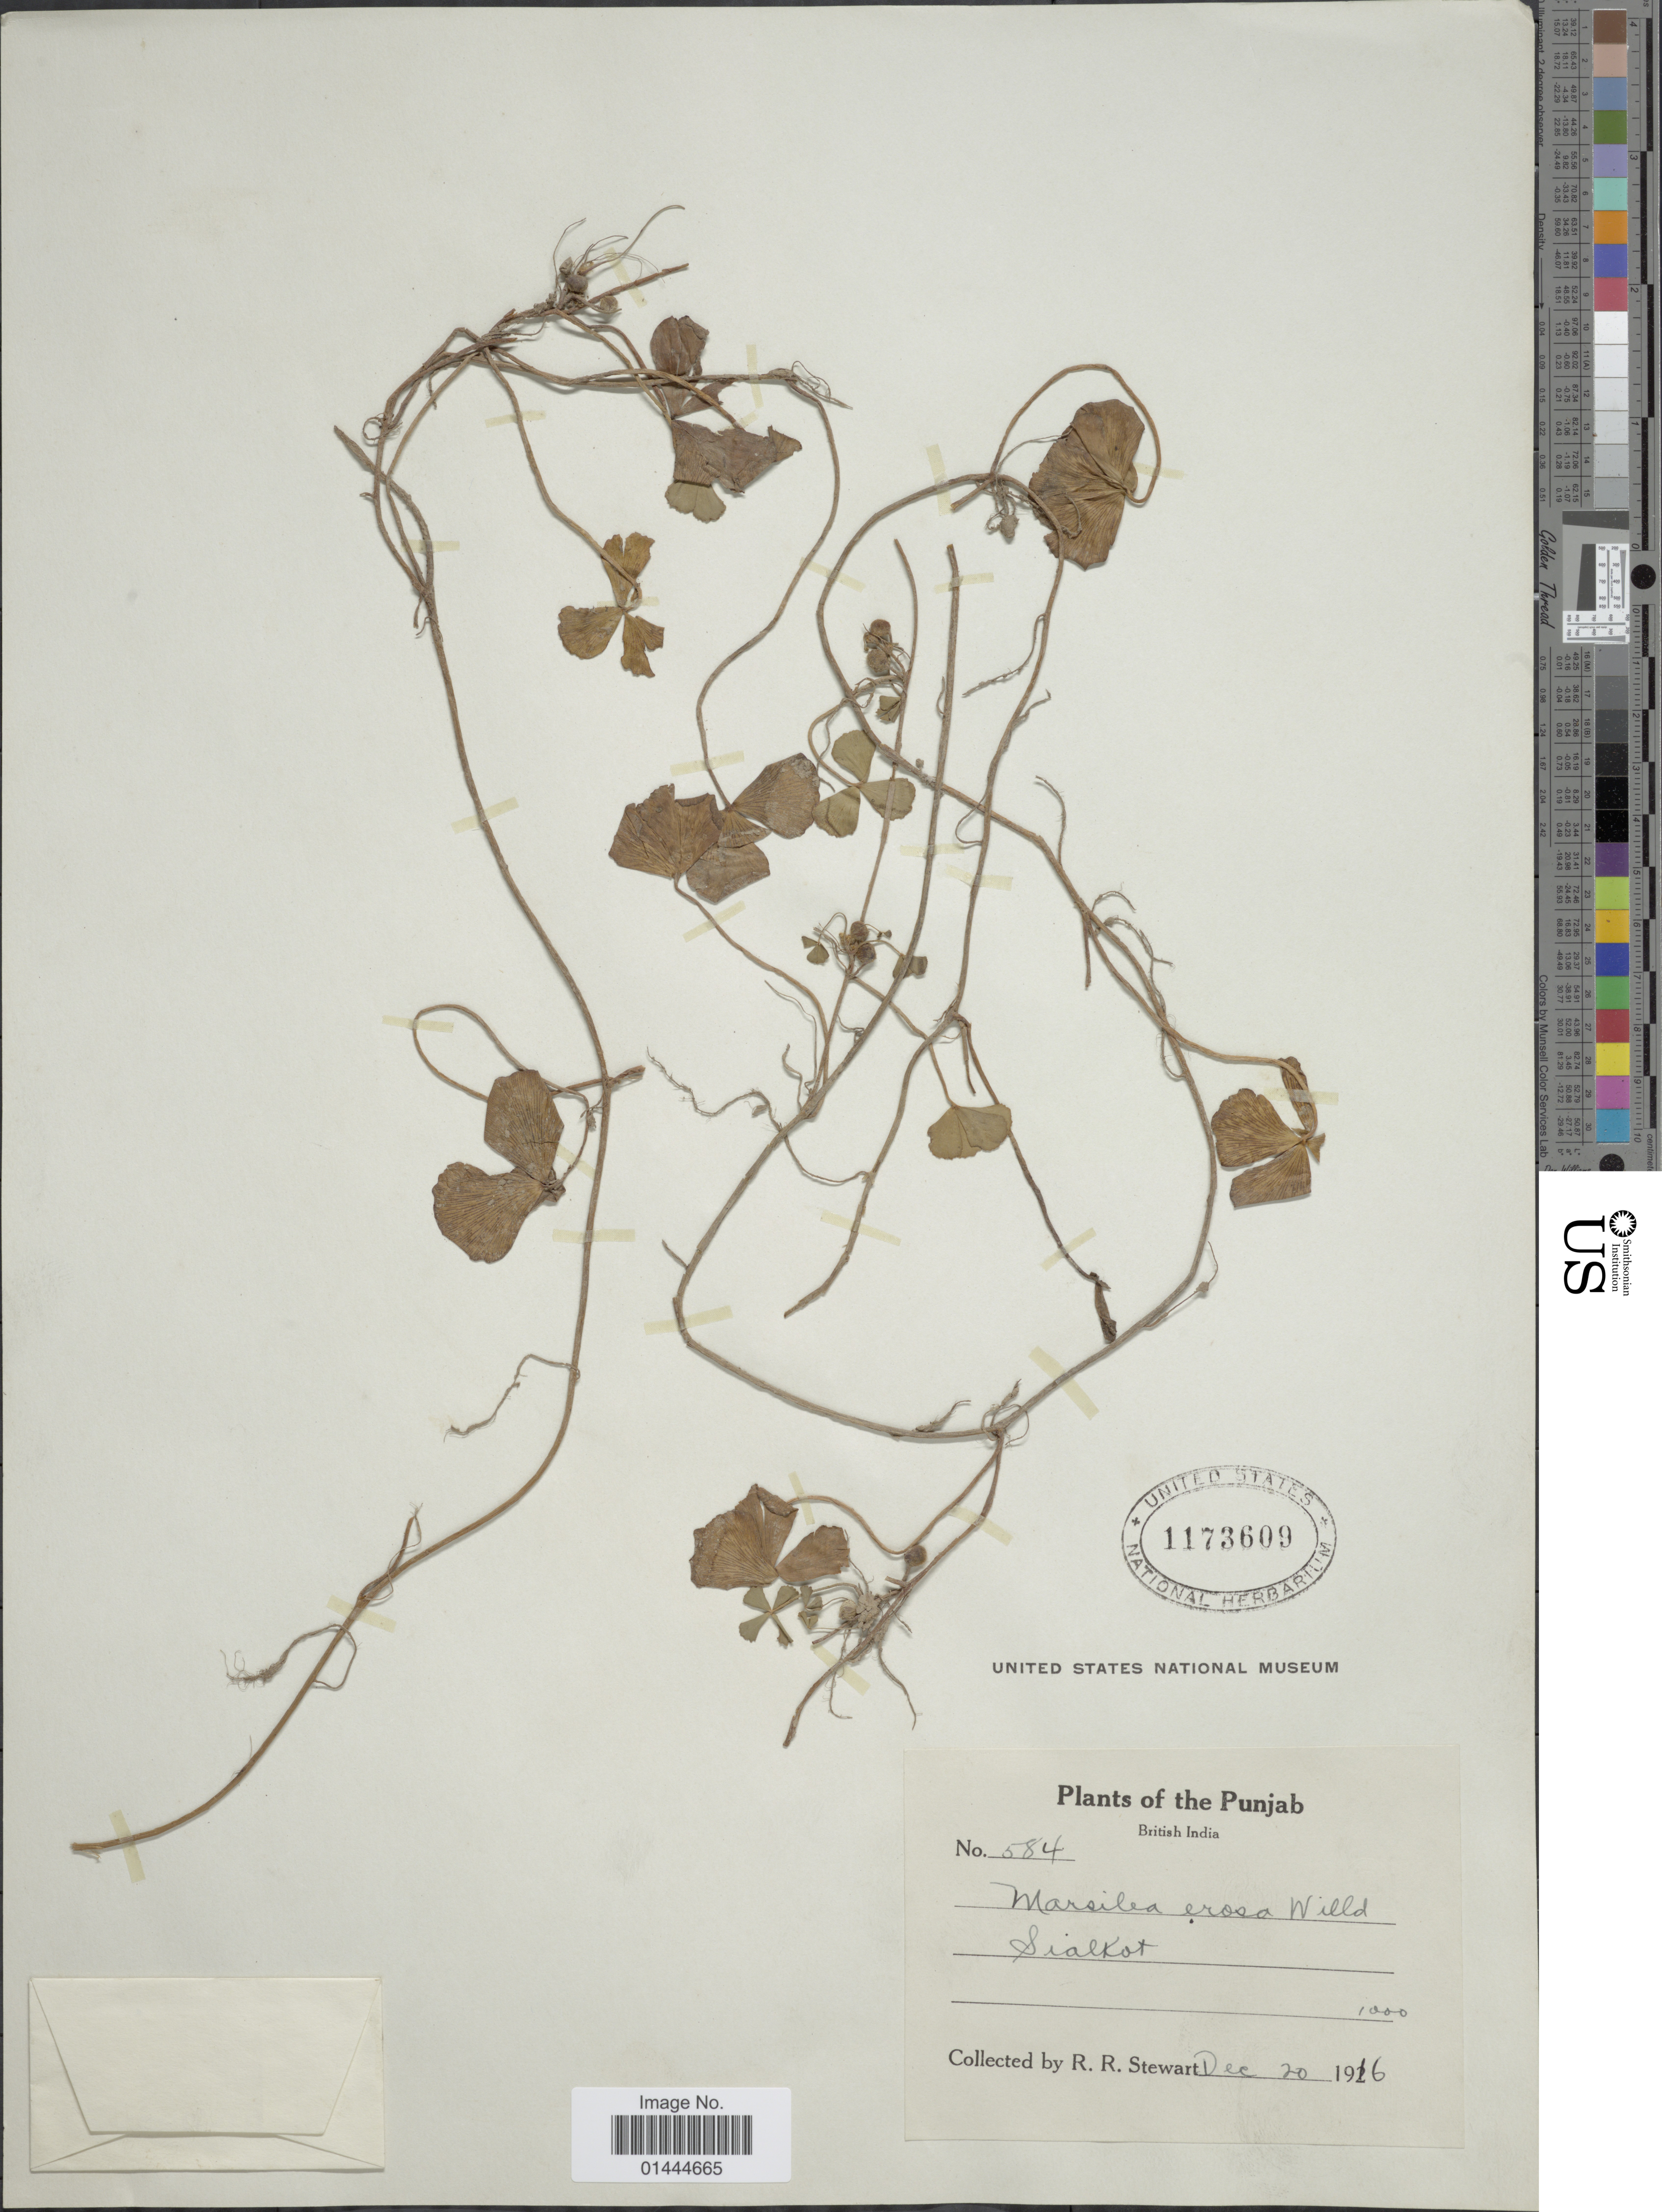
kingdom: Plantae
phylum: Tracheophyta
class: Polypodiopsida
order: Salviniales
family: Marsileaceae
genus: Marsilea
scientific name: Marsilea minuta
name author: L.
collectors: R. R. Stewart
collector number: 584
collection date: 1916-12-20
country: India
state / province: Punjab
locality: British India, Sialkot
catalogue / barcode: US 1173609